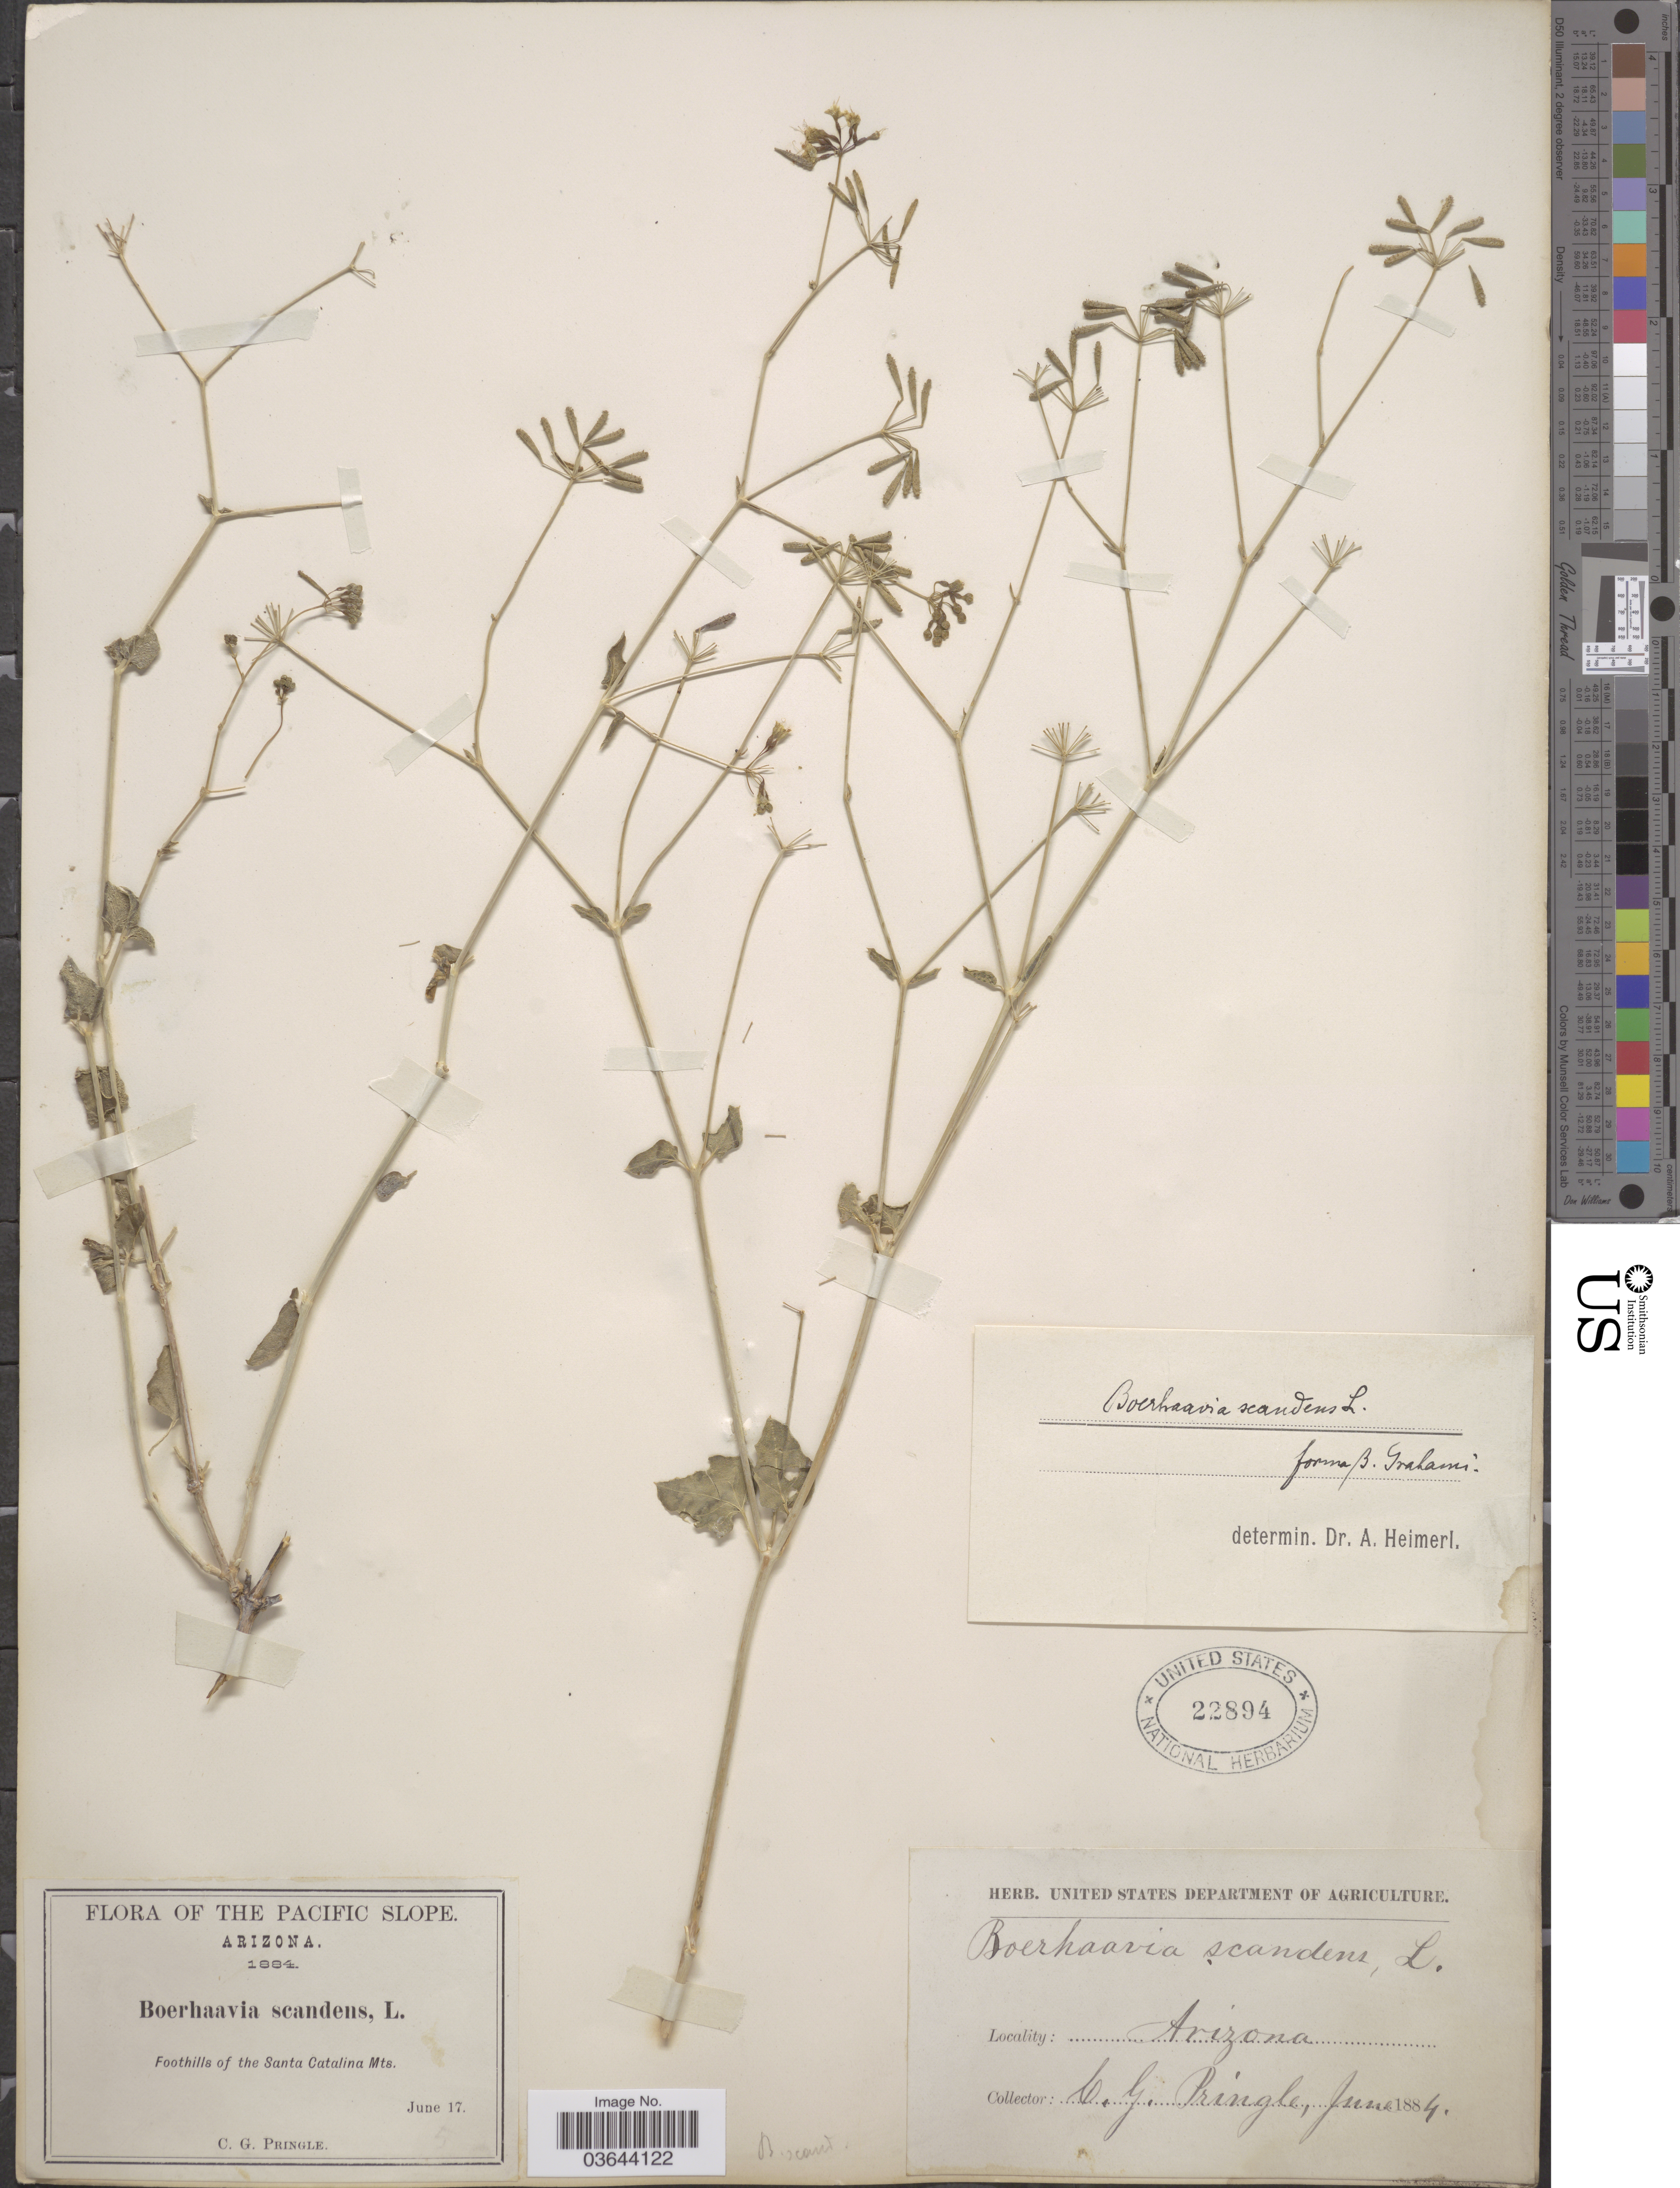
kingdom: Plantae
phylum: Tracheophyta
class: Magnoliopsida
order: Caryophyllales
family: Nyctaginaceae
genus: Commicarpus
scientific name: Commicarpus sp.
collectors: C. G. Pringle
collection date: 1884-06-17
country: United States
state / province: Arizona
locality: The Pacific Slope. Foothills of the Santa Catalina Mts.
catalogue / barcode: US 22894